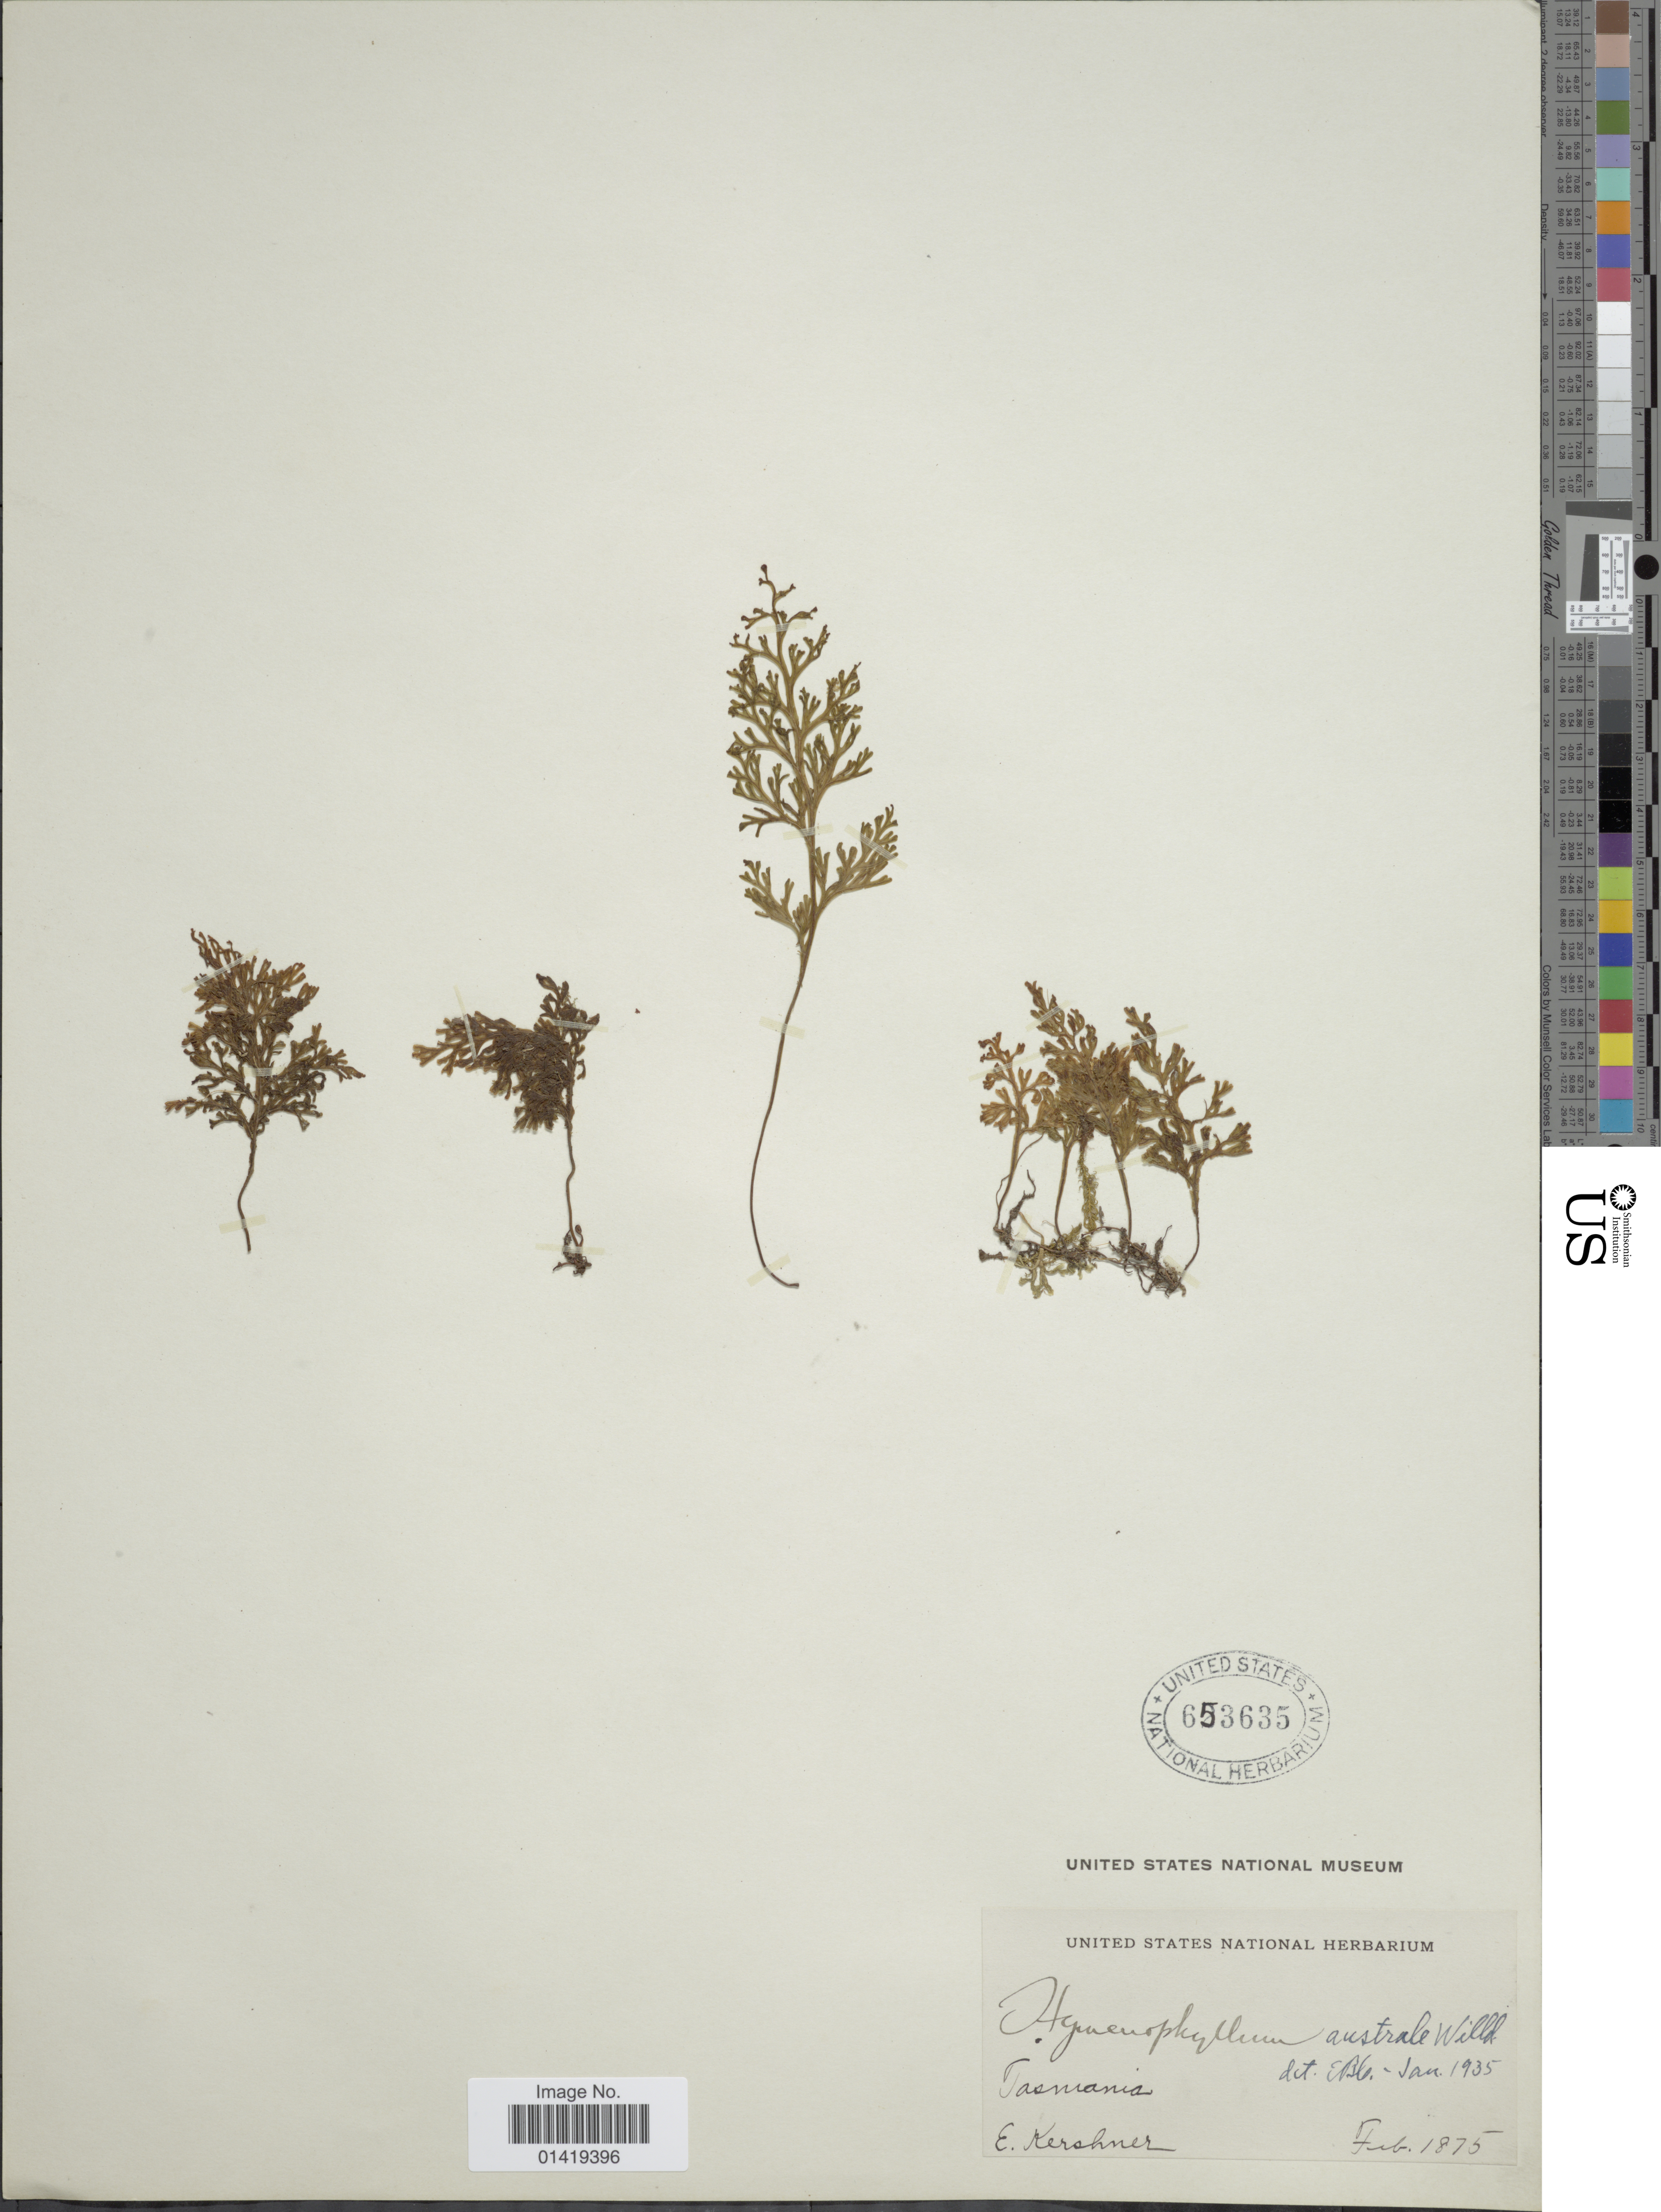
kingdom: Plantae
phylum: Tracheophyta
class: Polypodiopsida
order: Hymenophyllales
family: Hymenophyllaceae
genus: Hymenophyllum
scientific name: Hymenophyllum australe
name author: Willd.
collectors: E. Kershner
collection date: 1875-02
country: Australia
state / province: Tasmania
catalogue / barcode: US 653635